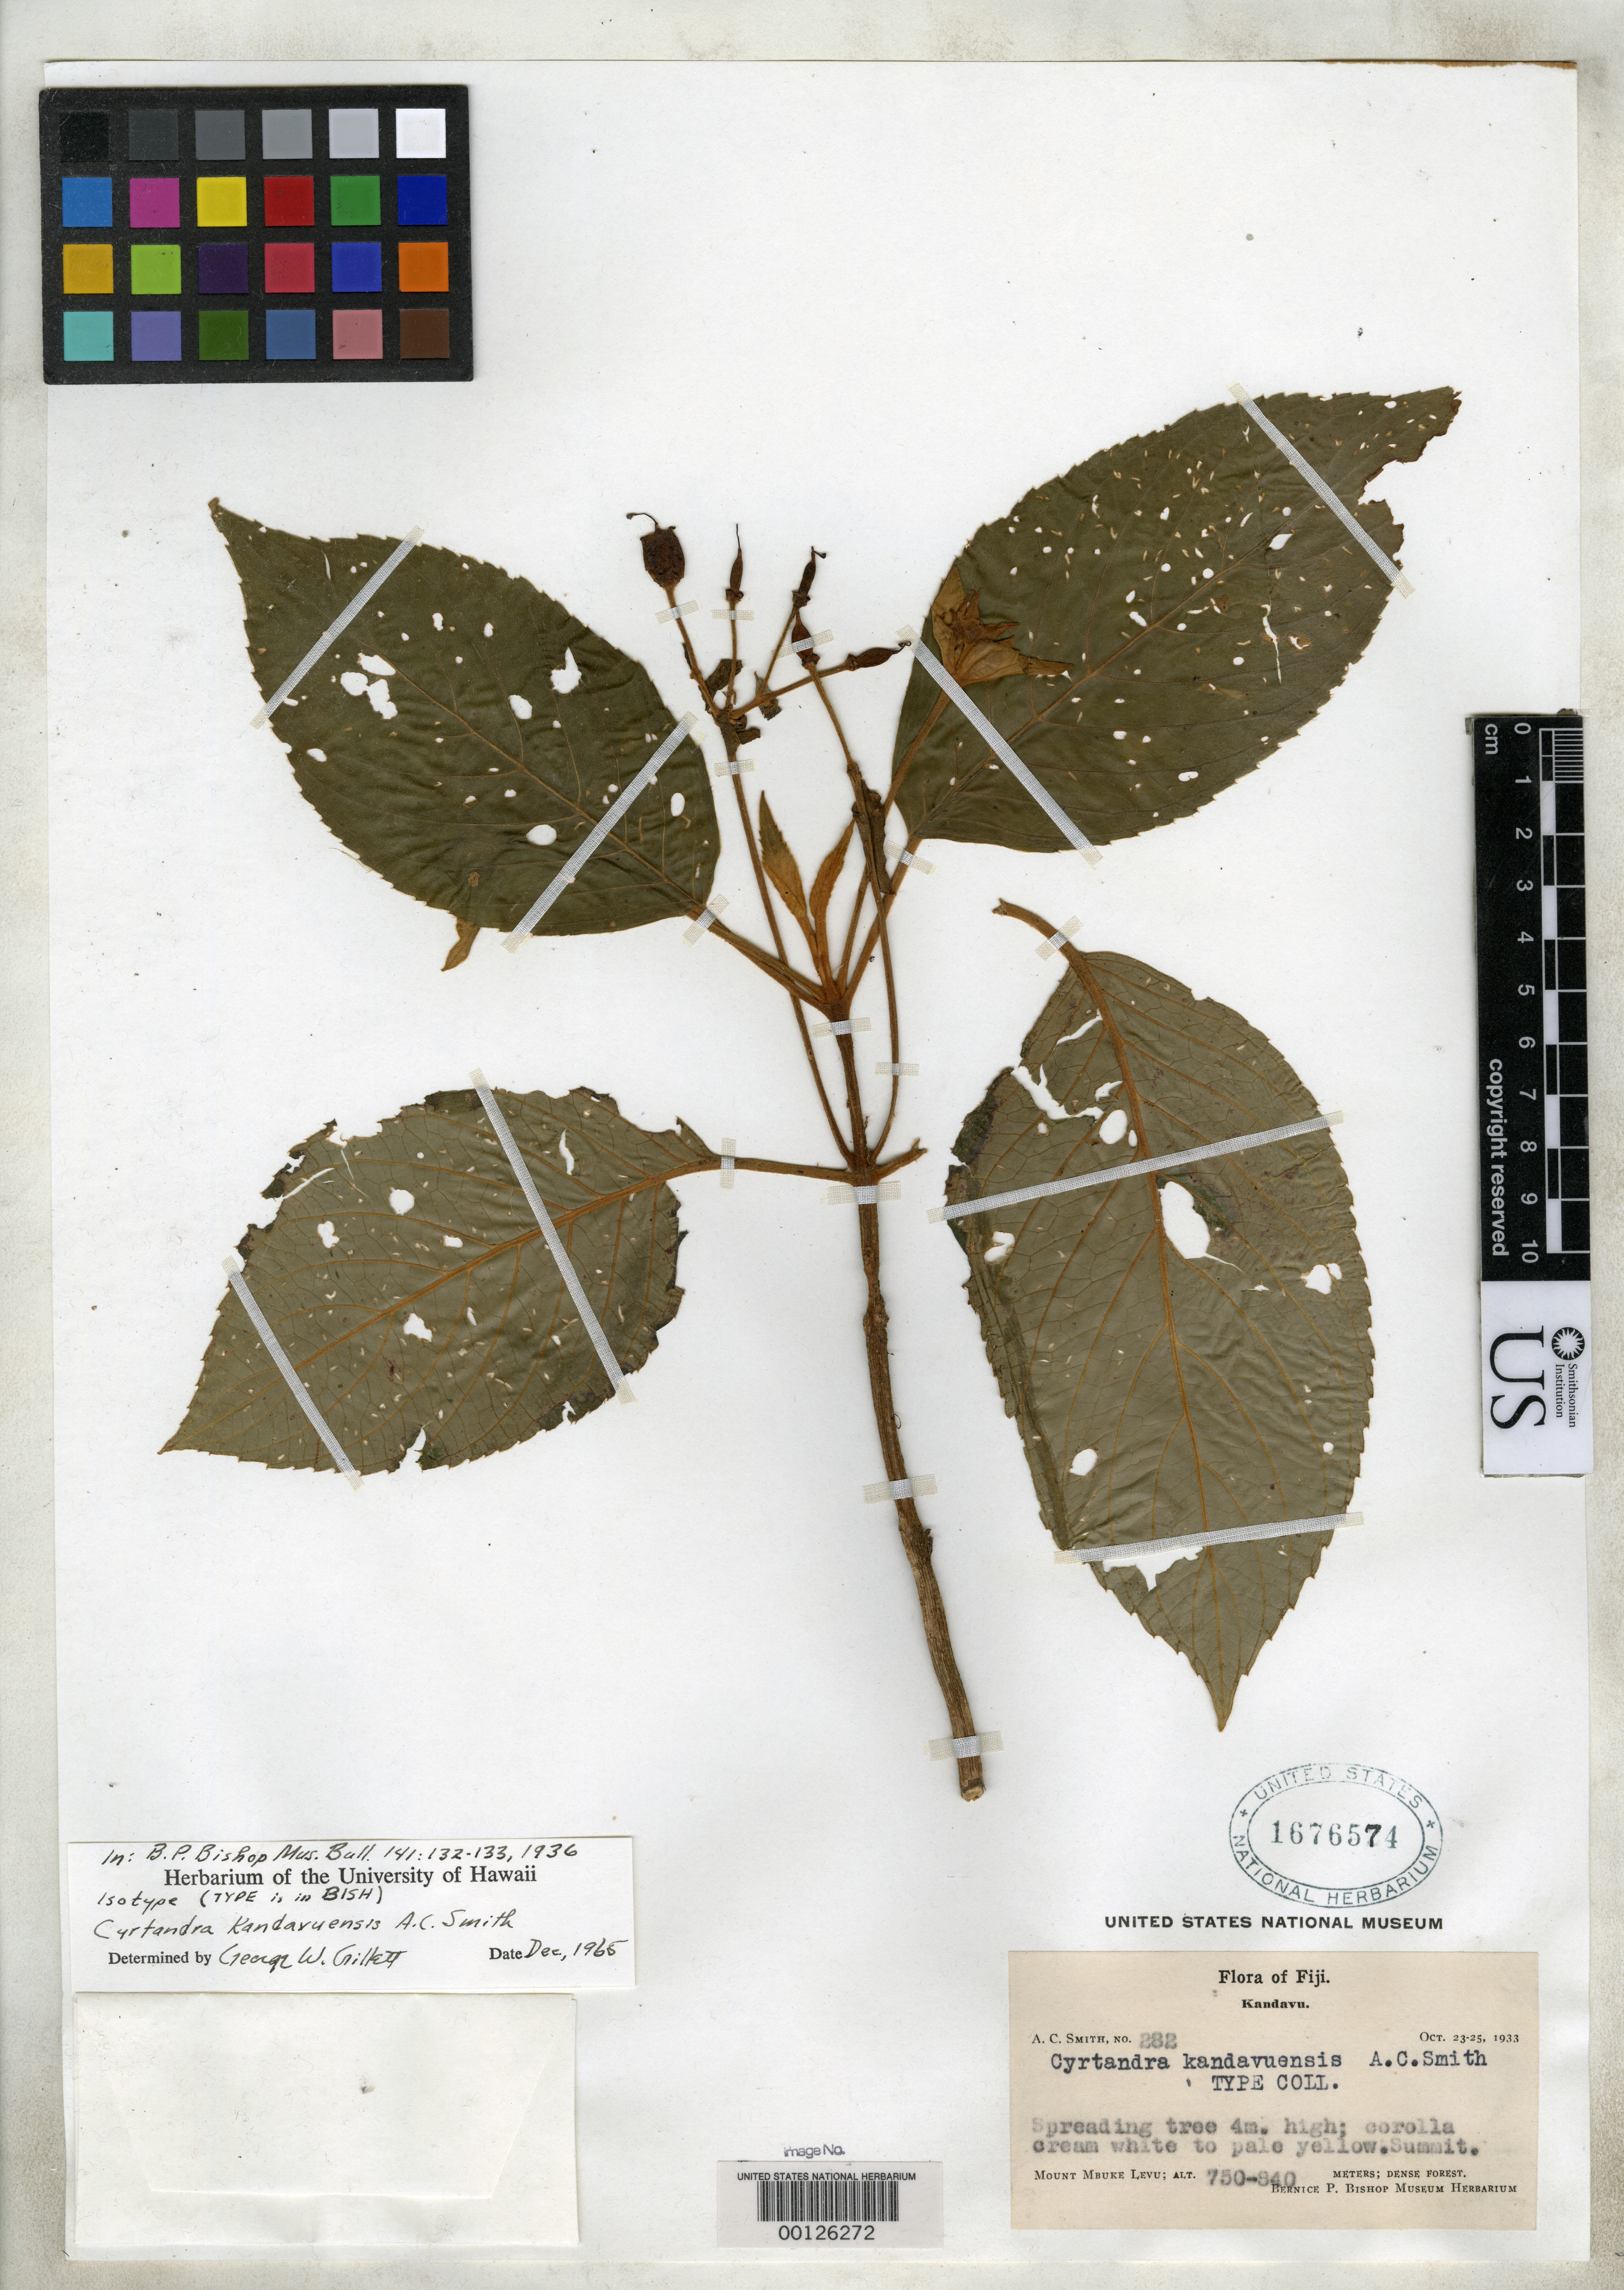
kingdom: Plantae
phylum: Tracheophyta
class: Magnoliopsida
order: Lamiales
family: Gesneriaceae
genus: Cyrtandra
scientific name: Cyrtandra kandavuensis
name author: A.C. Sm.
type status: Isotype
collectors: A. C. Smith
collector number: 282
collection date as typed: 23 Oct 1933 to 25 Oct 1933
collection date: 1933-10-23/1933-10-25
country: Fiji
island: Kadavu [Kandavu]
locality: Mount Mbuke Levu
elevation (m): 229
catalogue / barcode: US 1676574